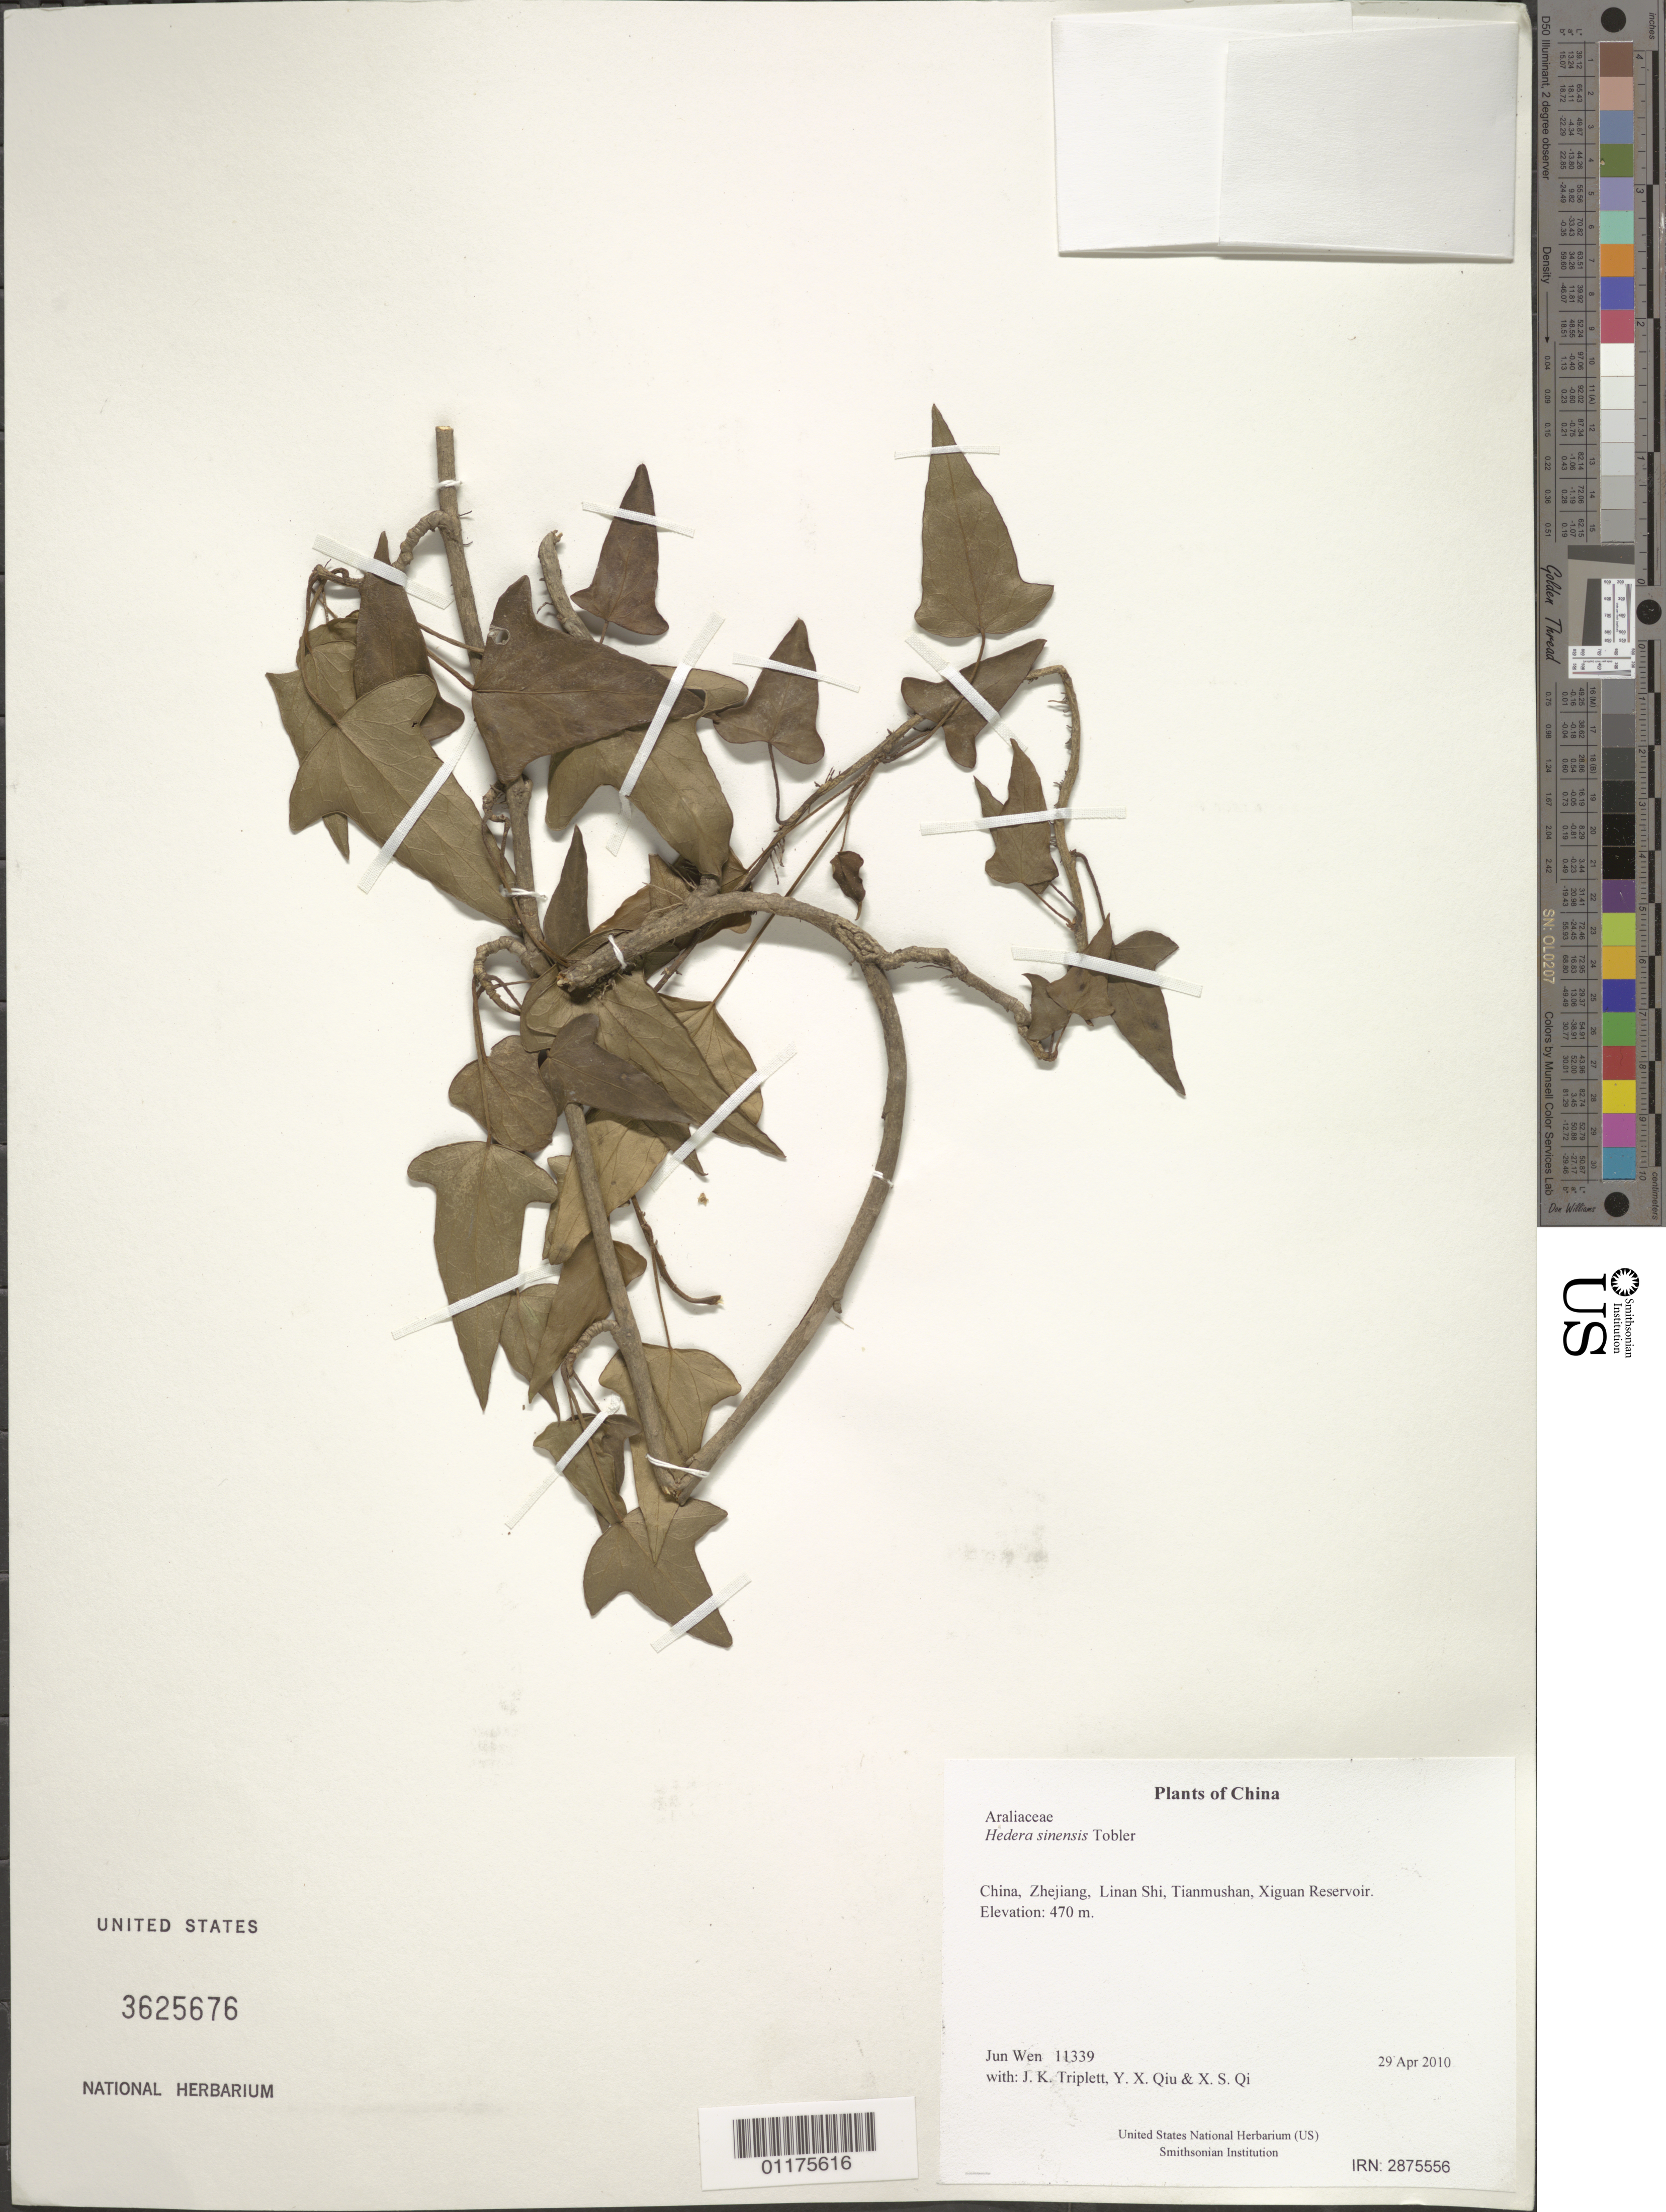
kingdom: Plantae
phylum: Tracheophyta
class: Magnoliopsida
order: Apiales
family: Araliaceae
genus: Hedera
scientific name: Hedera sinensis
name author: (Tobler) Hand.-Mazz.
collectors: J. Wen, J. K. Triplett, Y. X. Qiu & X. S. Qi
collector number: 11339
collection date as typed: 29 Apr 2010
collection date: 2010-04-29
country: China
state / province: Zhejiang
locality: Linan Shi, Tianmushan, Xiguan Reservoir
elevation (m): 470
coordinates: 30 20.754 N, 119 27.127 E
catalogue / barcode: US 3625676